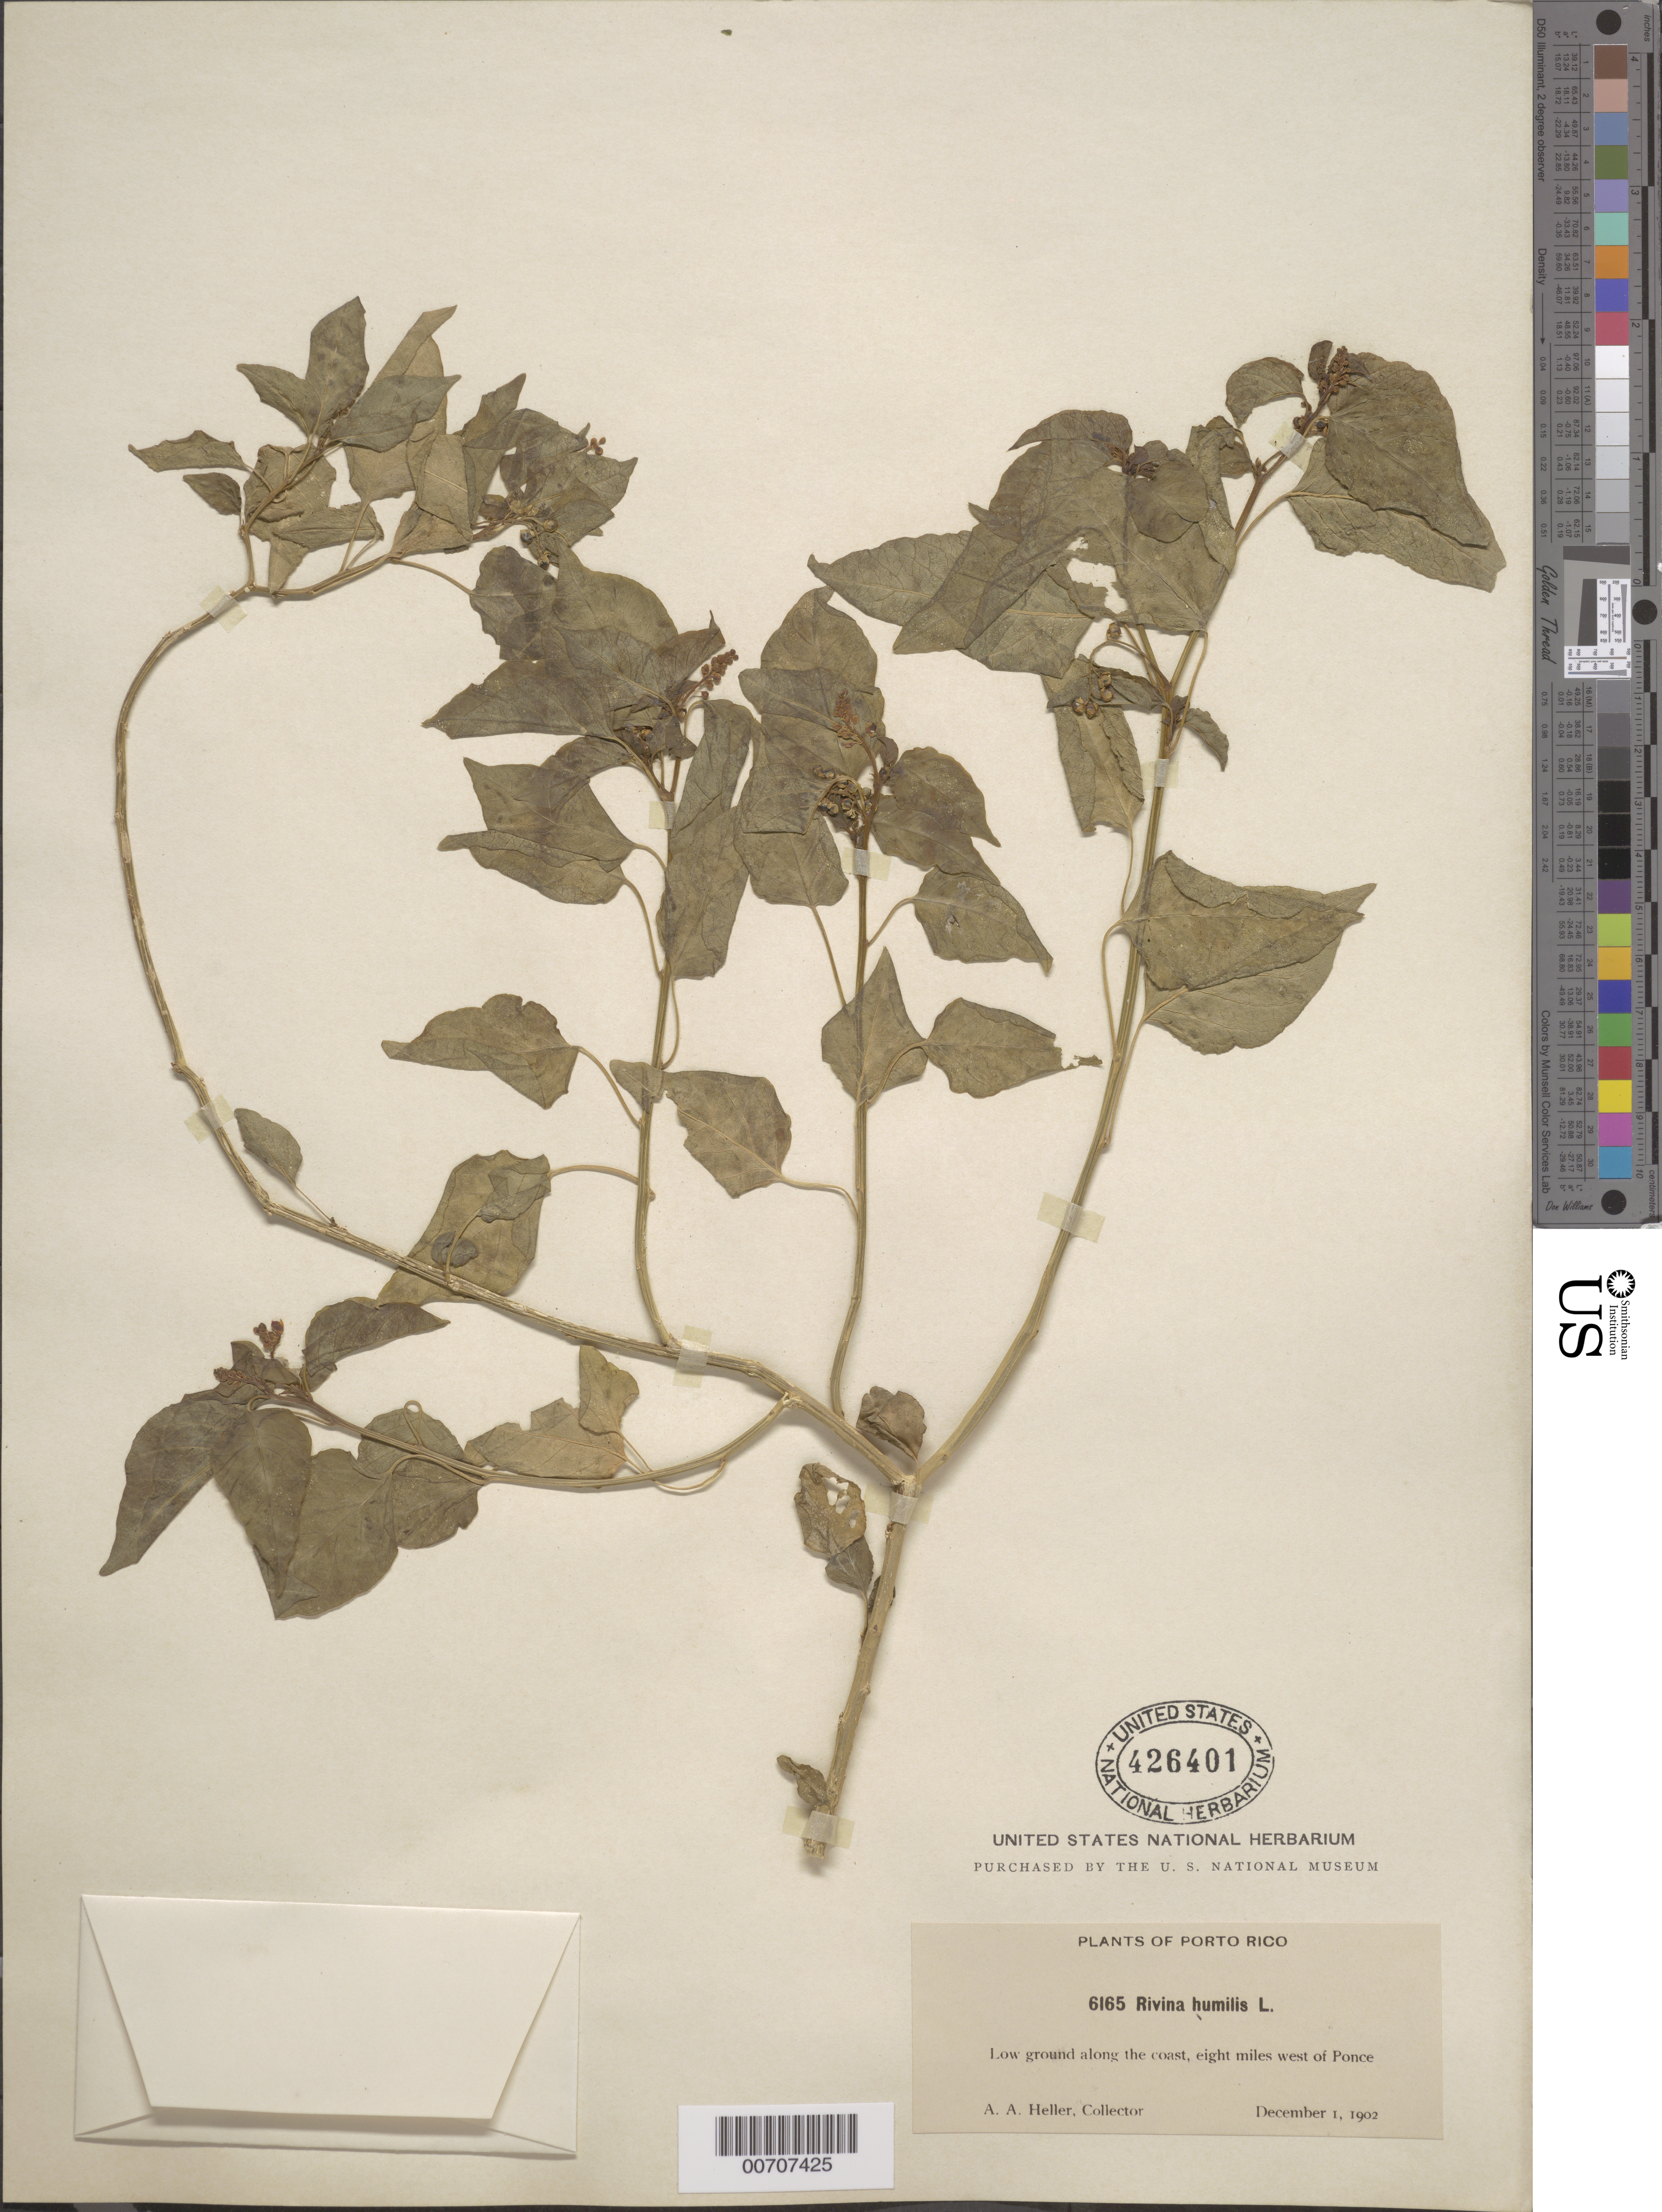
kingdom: Plantae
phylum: Tracheophyta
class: Magnoliopsida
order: Caryophyllales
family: Phytolaccaceae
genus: Rivina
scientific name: Rivina humilis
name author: L.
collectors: A. A. Heller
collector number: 6165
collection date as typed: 01 Dec 1902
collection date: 1902-12-01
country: Puerto Rico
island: Greater Antilles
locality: Ponce, 8 mi W of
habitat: Low ground along the coast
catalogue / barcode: US 426401